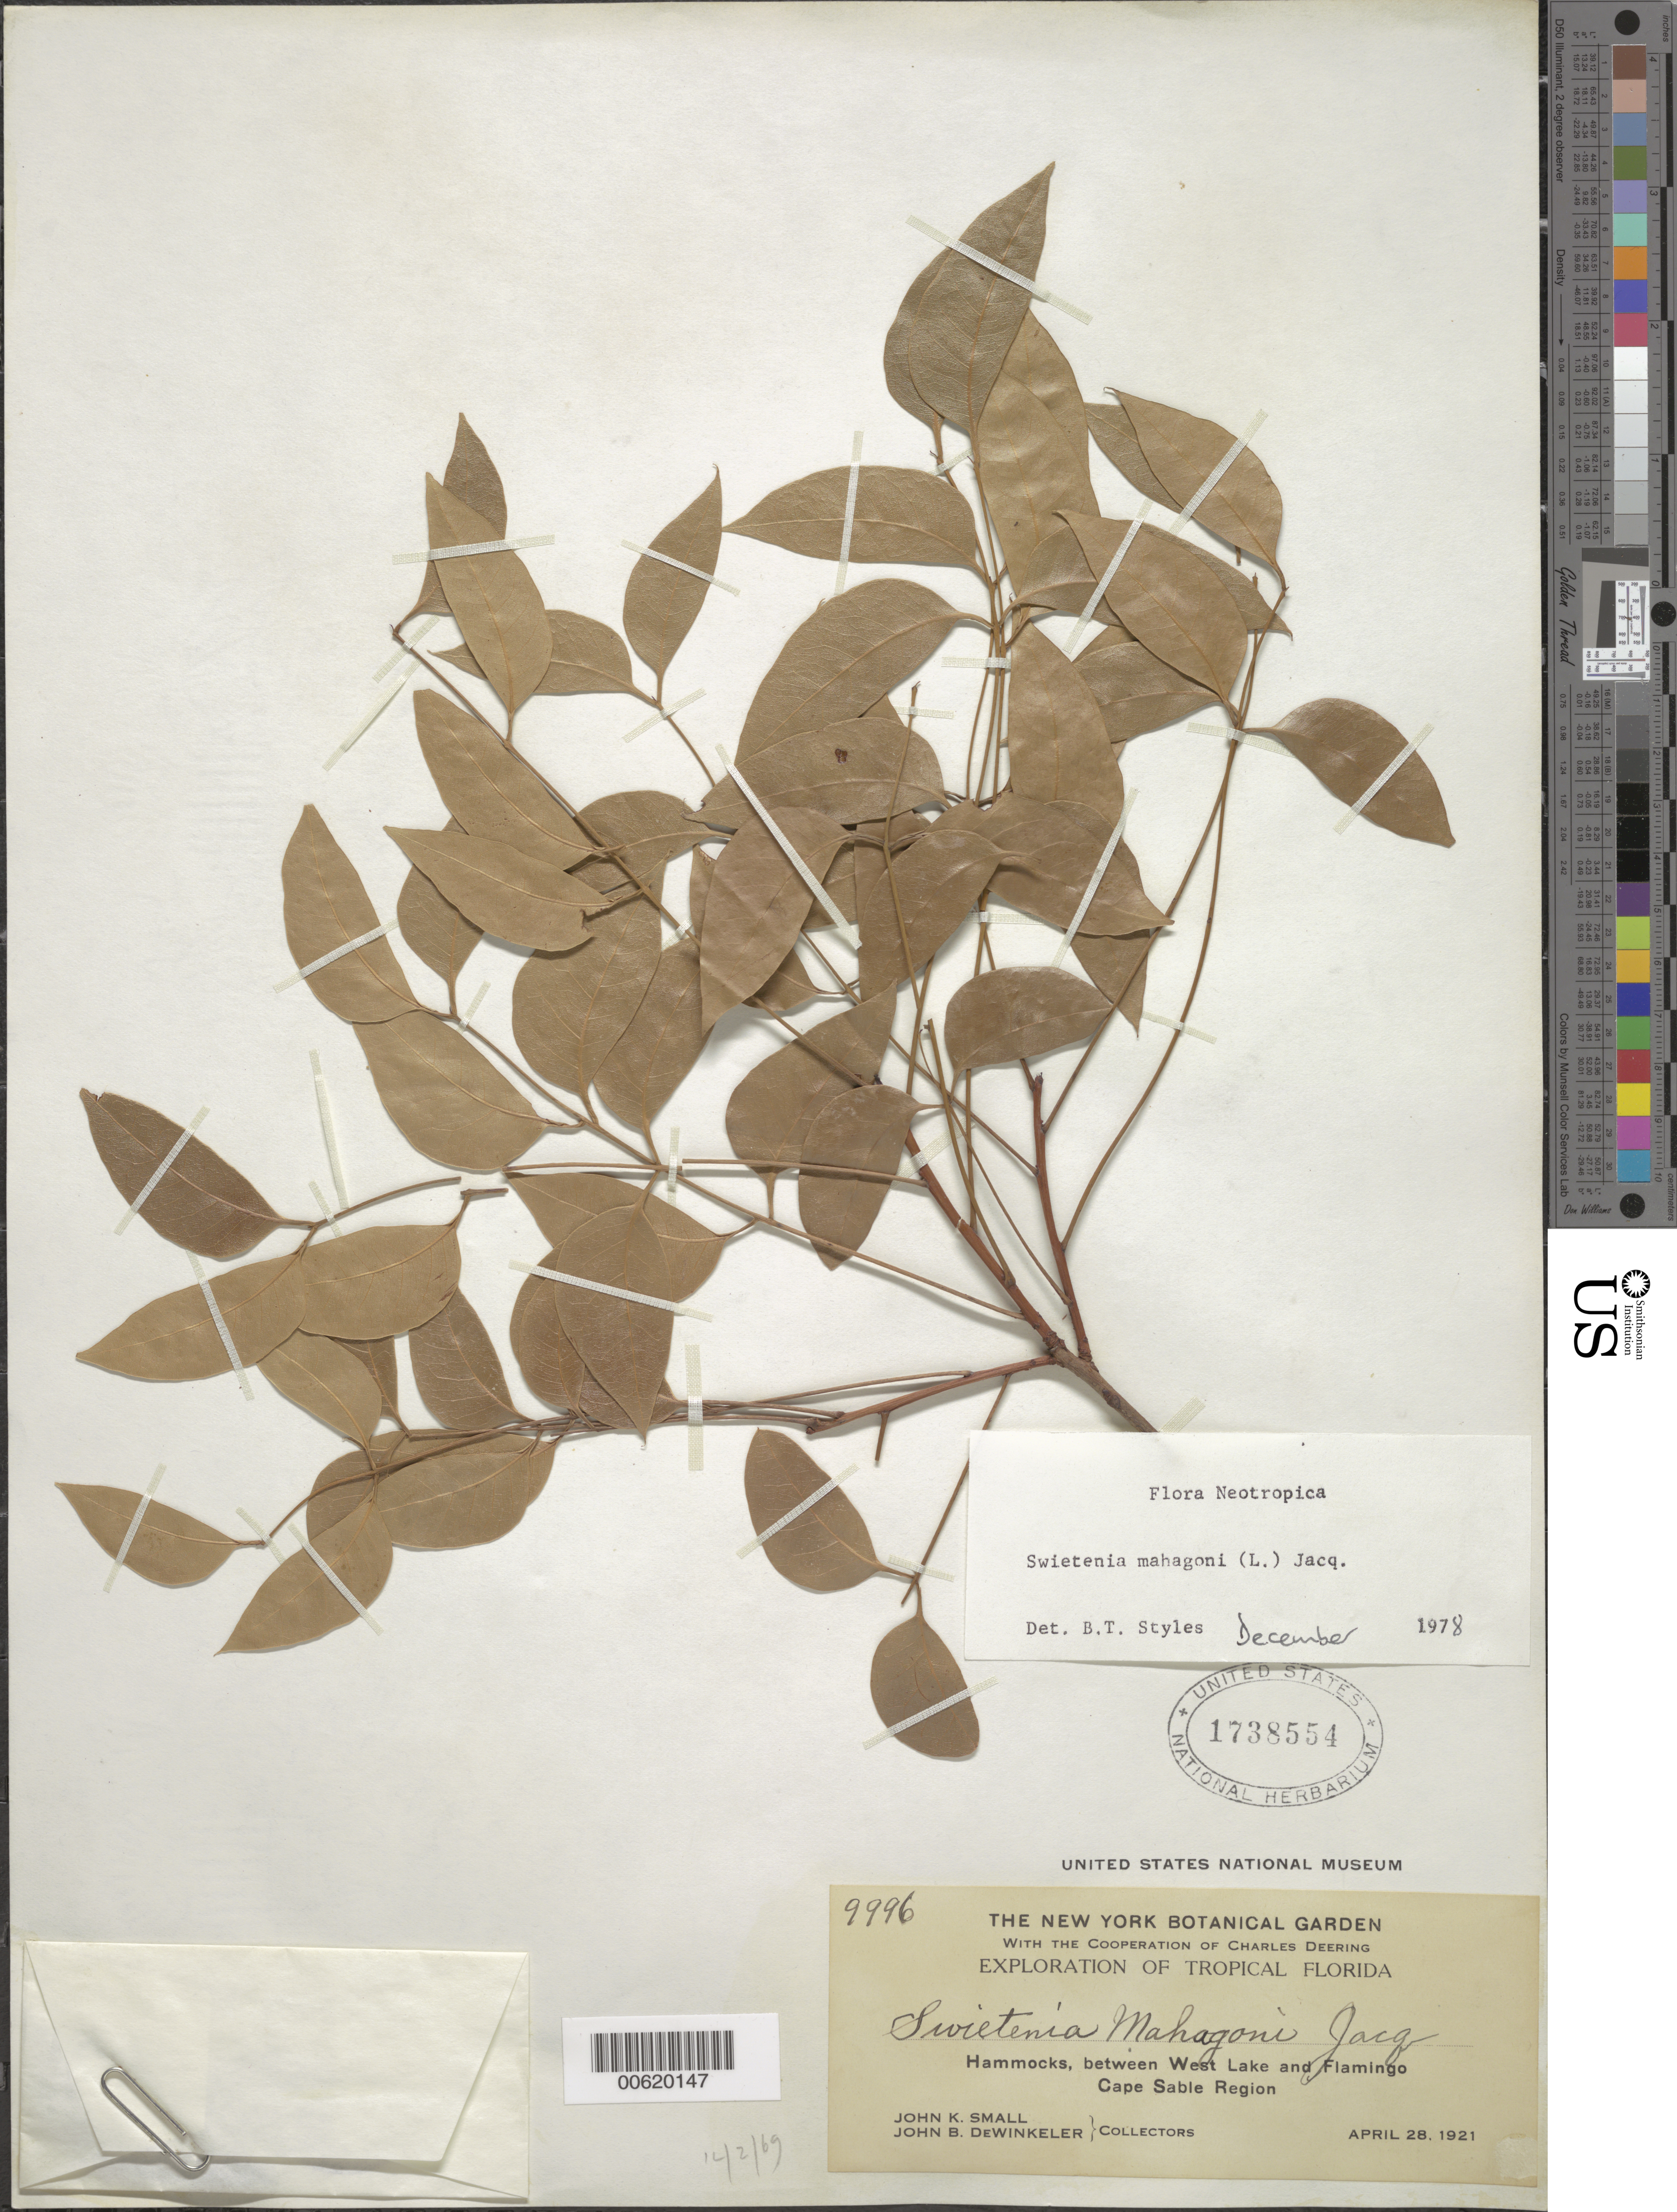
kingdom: Plantae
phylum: Tracheophyta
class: Magnoliopsida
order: Sapindales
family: Meliaceae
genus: Swietenia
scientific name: Swietenia mahagoni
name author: (L.) Jacq.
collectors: J. K. Small & J. B. Dewinkeler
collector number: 9996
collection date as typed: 28 Apr 1921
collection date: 1921-04-28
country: United States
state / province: Florida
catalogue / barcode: US 1738554